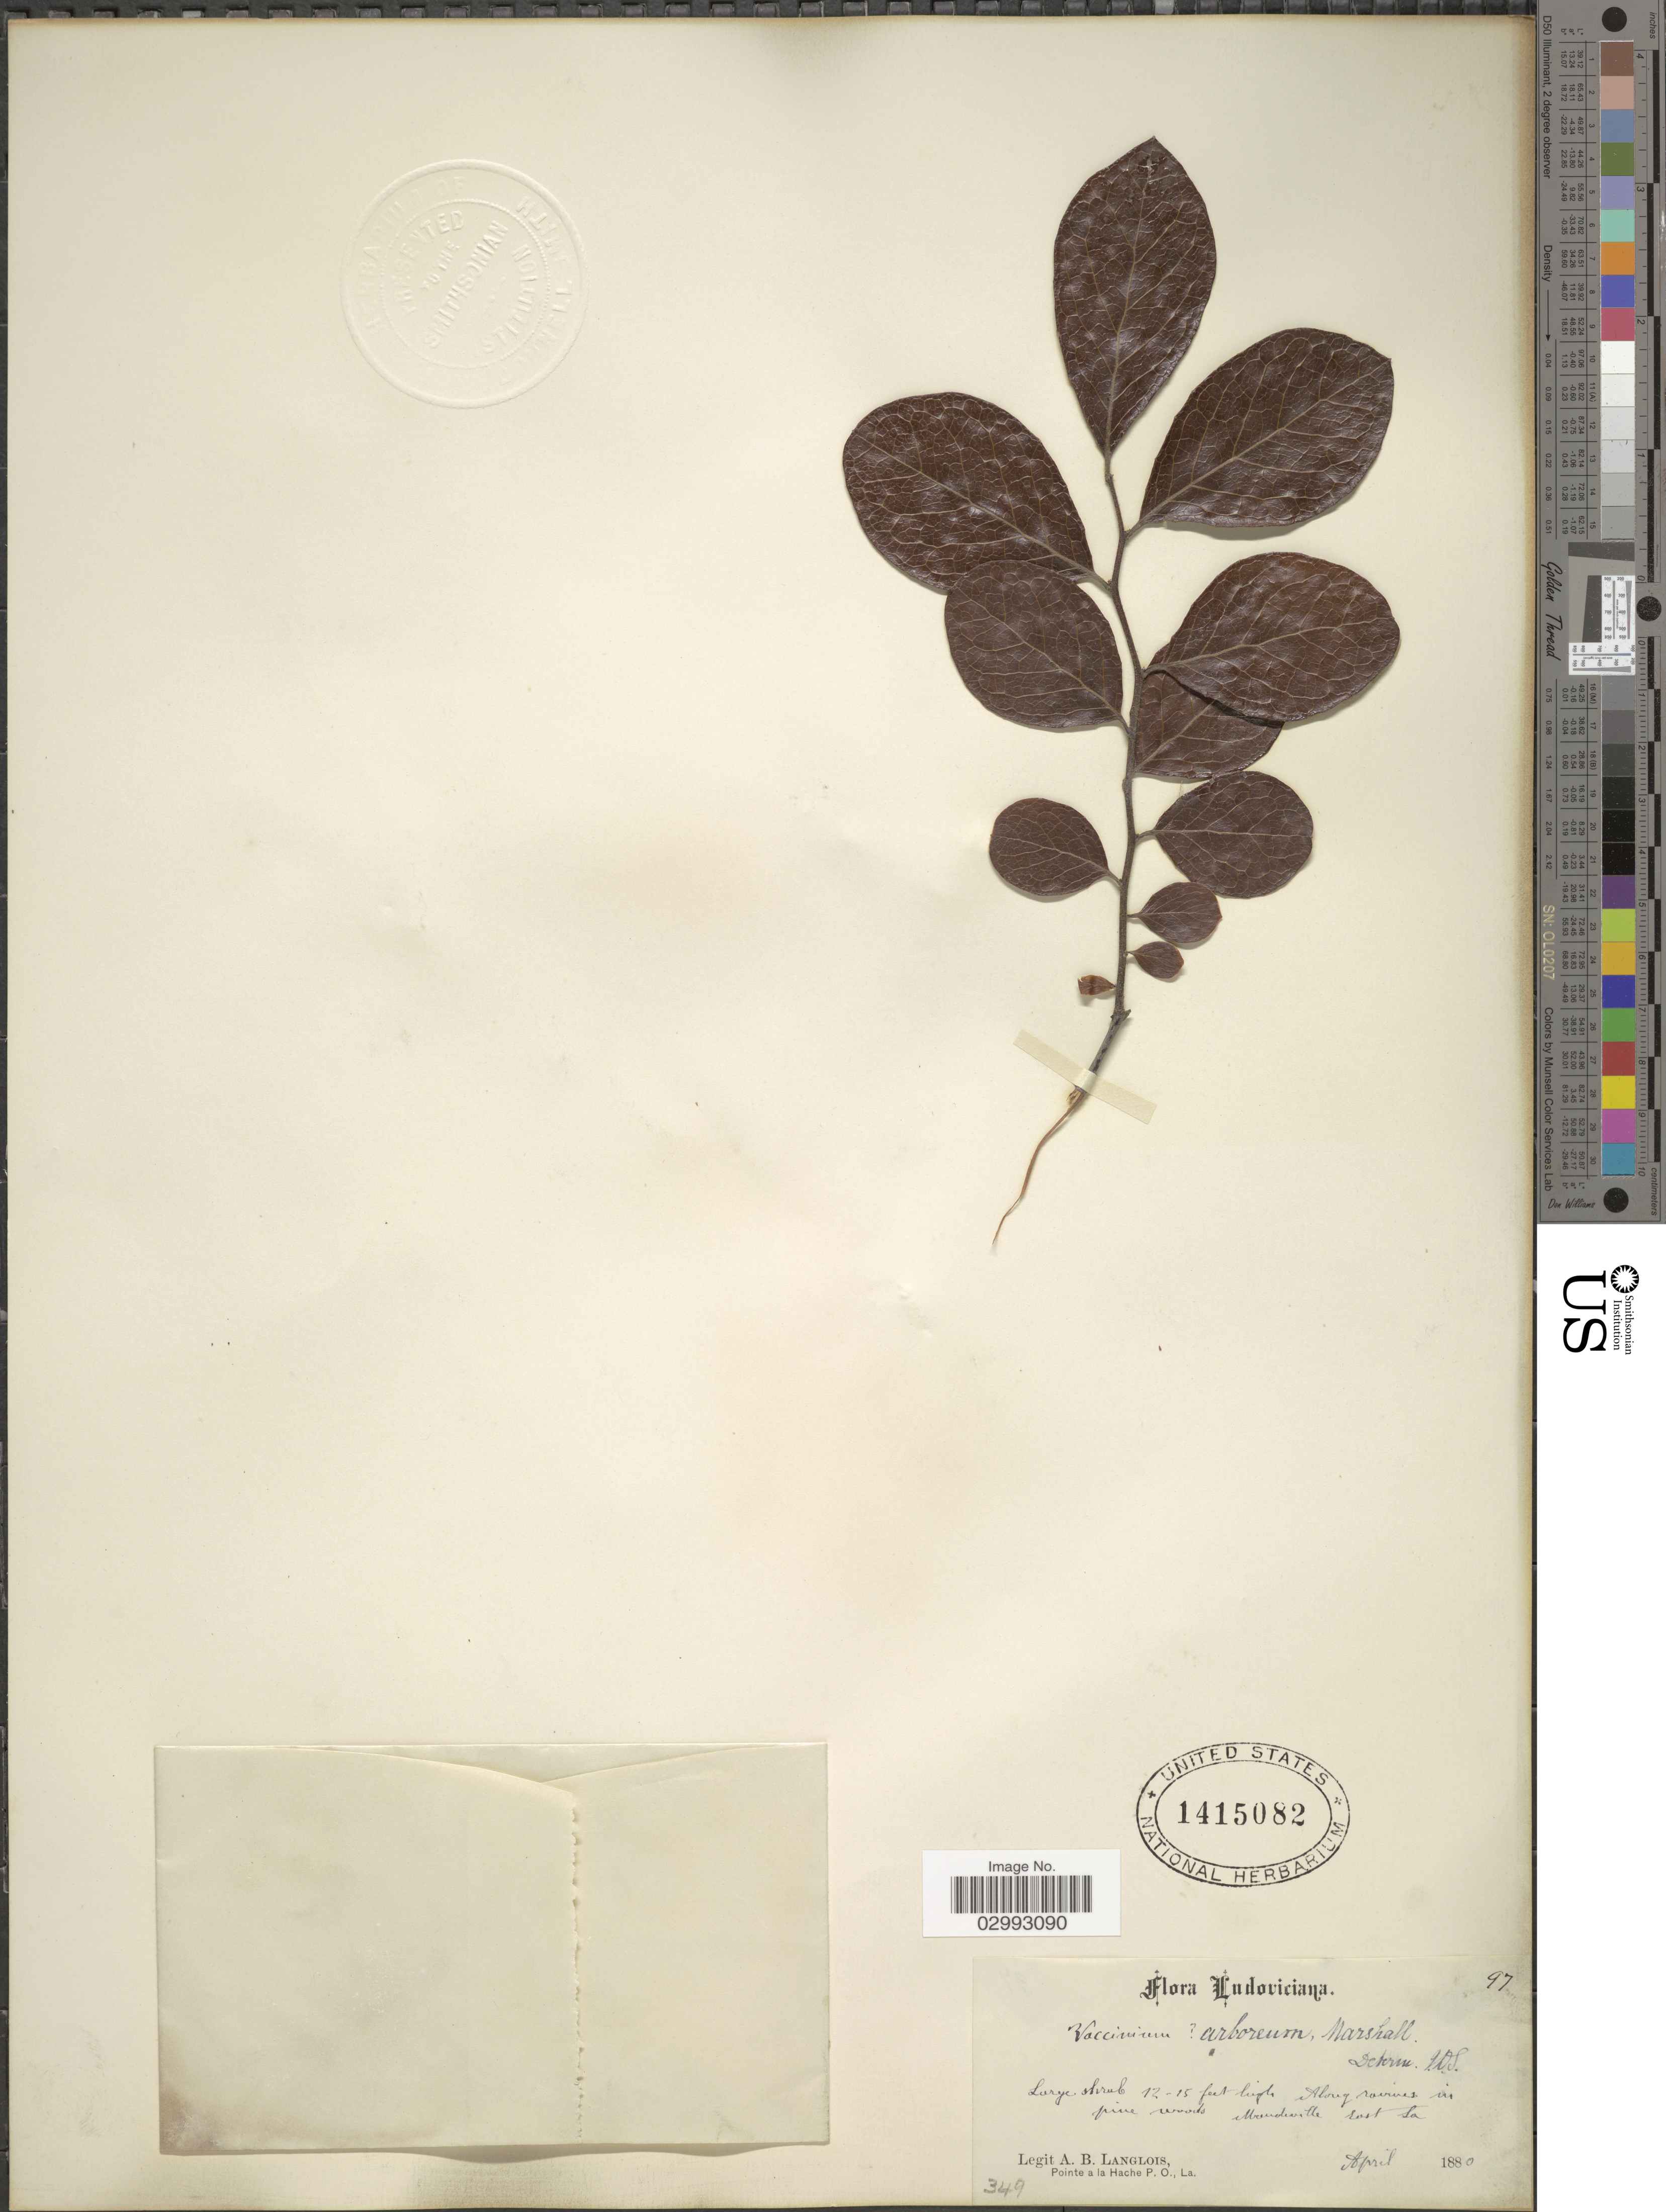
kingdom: Plantae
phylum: Tracheophyta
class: Magnoliopsida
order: Ericales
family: Ericaceae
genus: Batodendron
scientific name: Batodendron arboreum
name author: Nutt.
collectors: A. Langlois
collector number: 97?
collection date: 1880-04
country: United States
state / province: Louisiana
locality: Mandeville East La.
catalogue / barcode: US 1415082